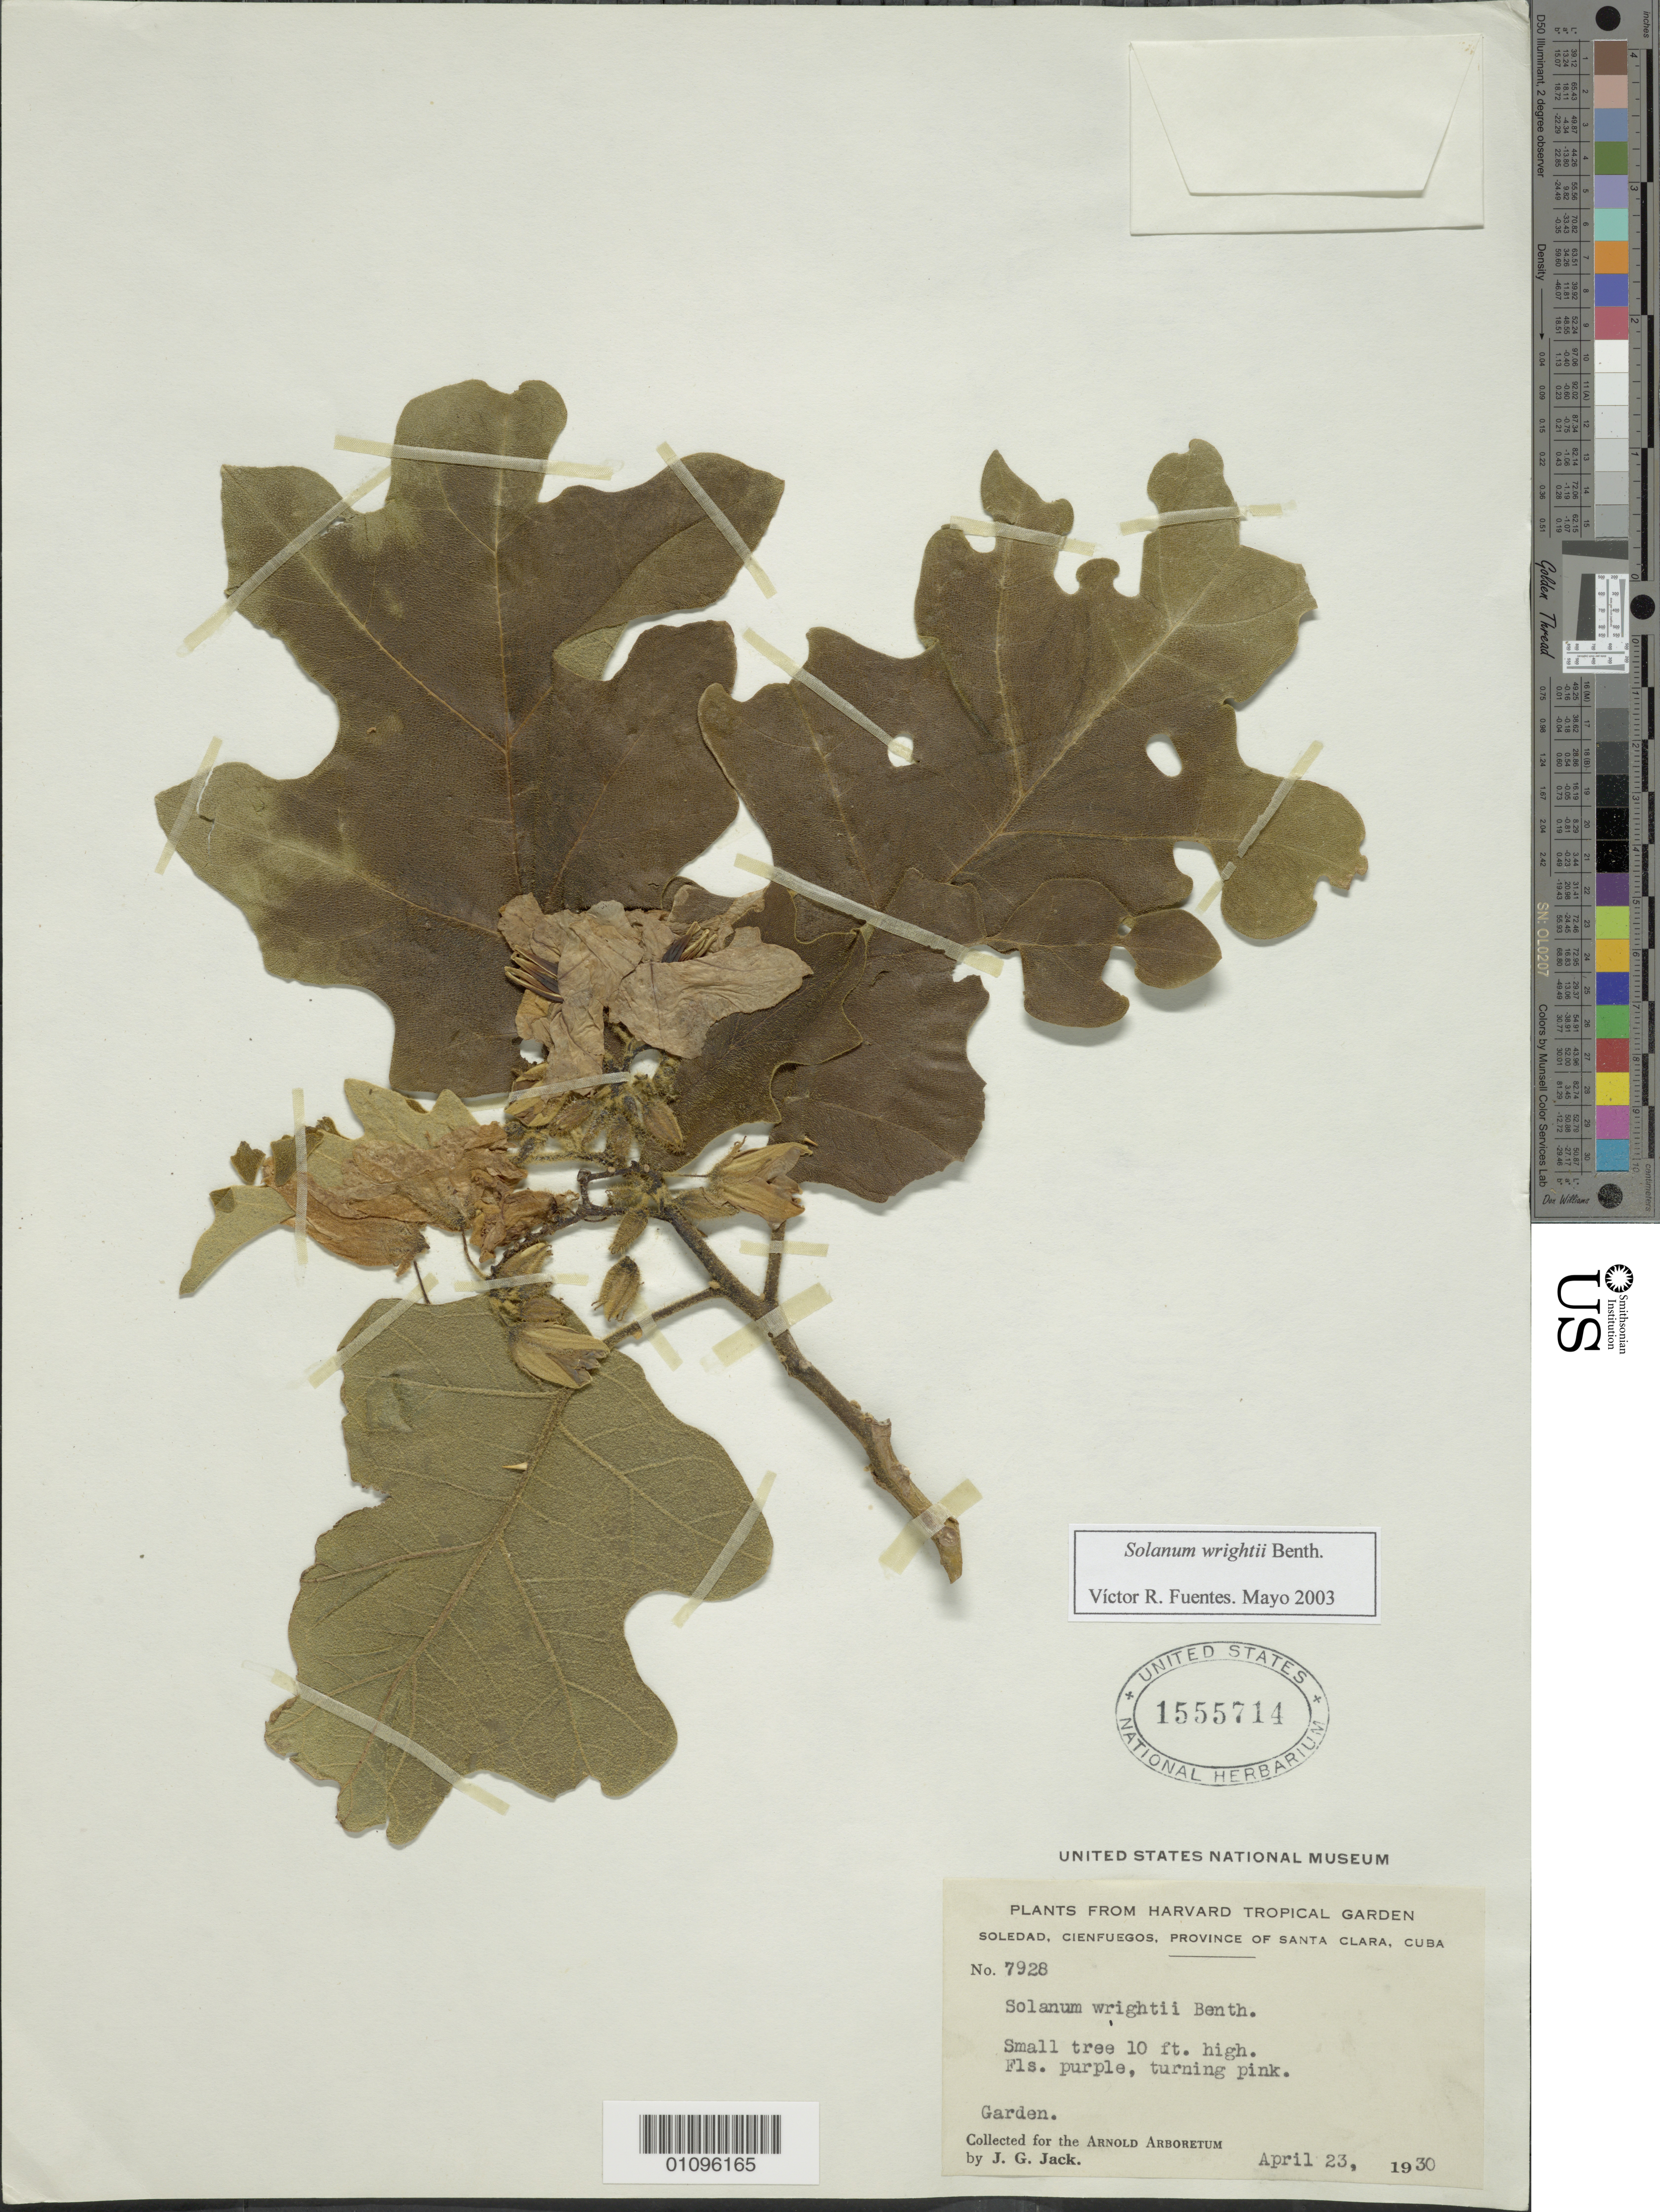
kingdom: Plantae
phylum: Tracheophyta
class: Magnoliopsida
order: Solanales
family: Solanaceae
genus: Solanum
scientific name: Solanum wrightii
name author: Benth.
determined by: Fuentes, V. R.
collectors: J. G. Jack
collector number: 7928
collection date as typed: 23 Apr 1930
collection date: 1930-04-23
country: Cuba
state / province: Cienfuegos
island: Cuba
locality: Soledad, Cienfuegos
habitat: Garden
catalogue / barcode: US 1555714